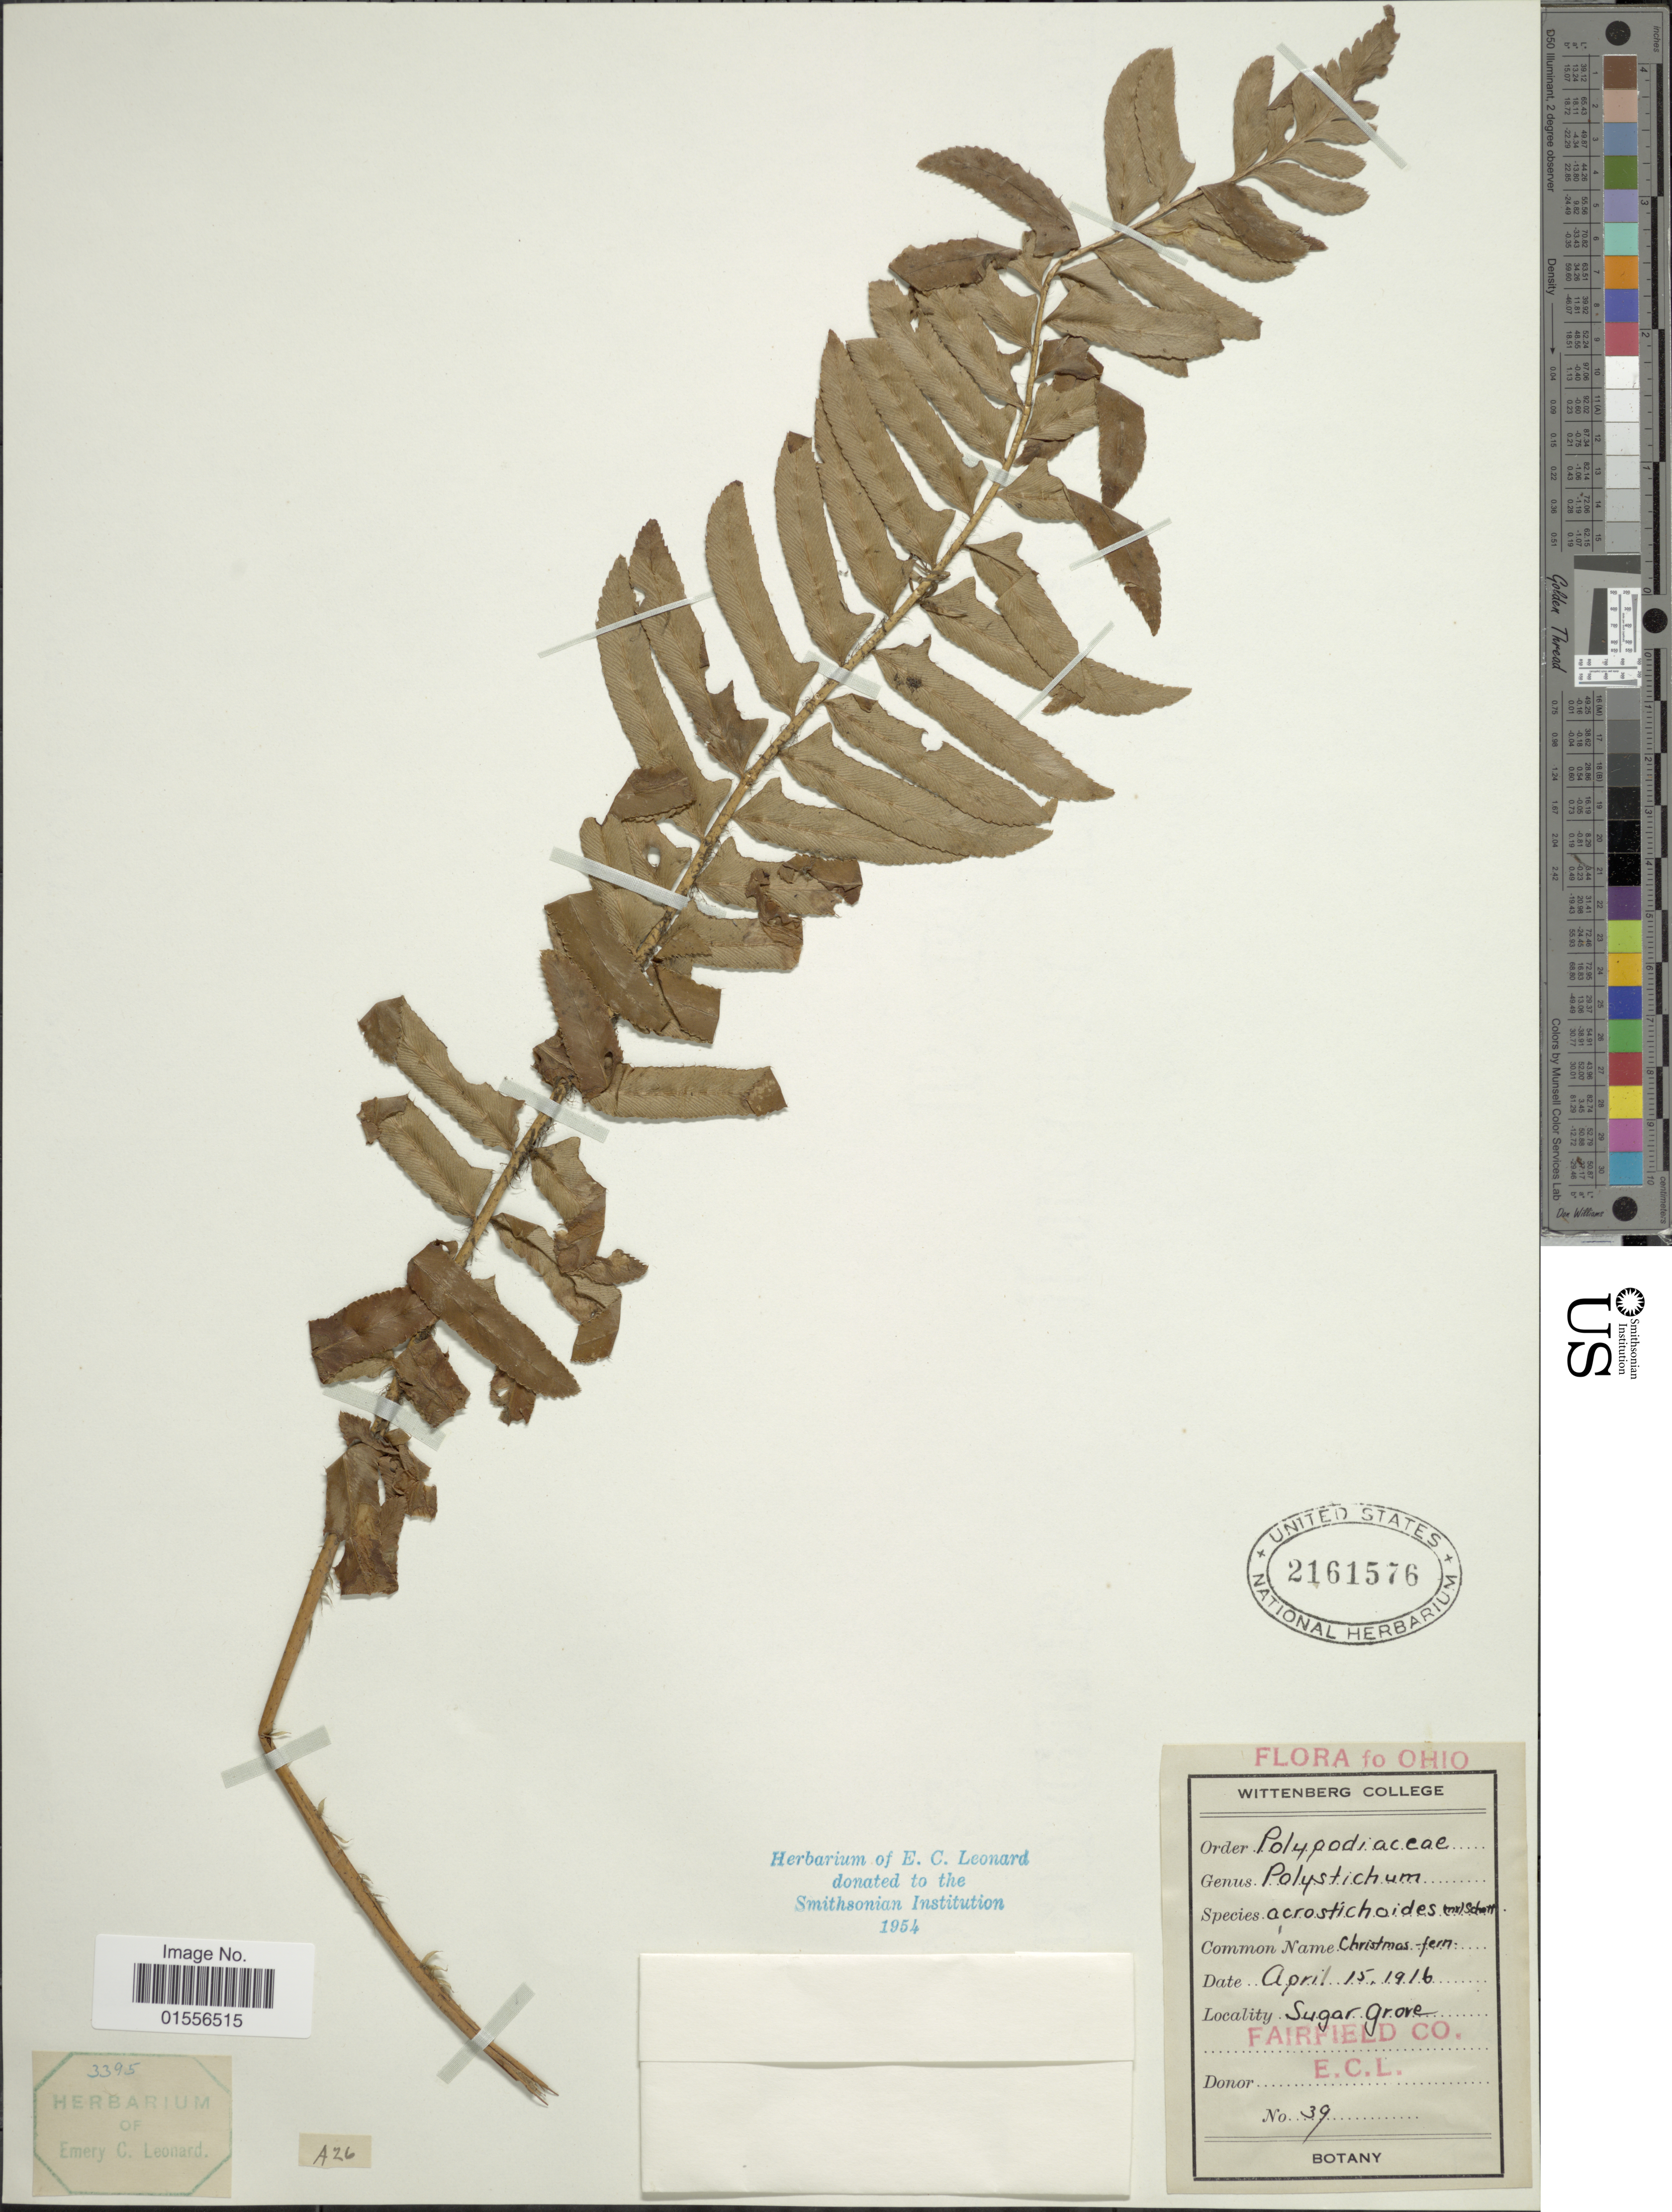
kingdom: Plantae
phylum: Tracheophyta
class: Polypodiopsida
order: Polypodiales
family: Dryopteridaceae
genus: Polystichum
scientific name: Polystichum acrostichoides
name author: (Michx.) Schott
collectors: Wittenberg University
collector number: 39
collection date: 1916-04-15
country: United States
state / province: Ohio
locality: Sugar Grove, Fairfield Co.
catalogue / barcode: US 2161576